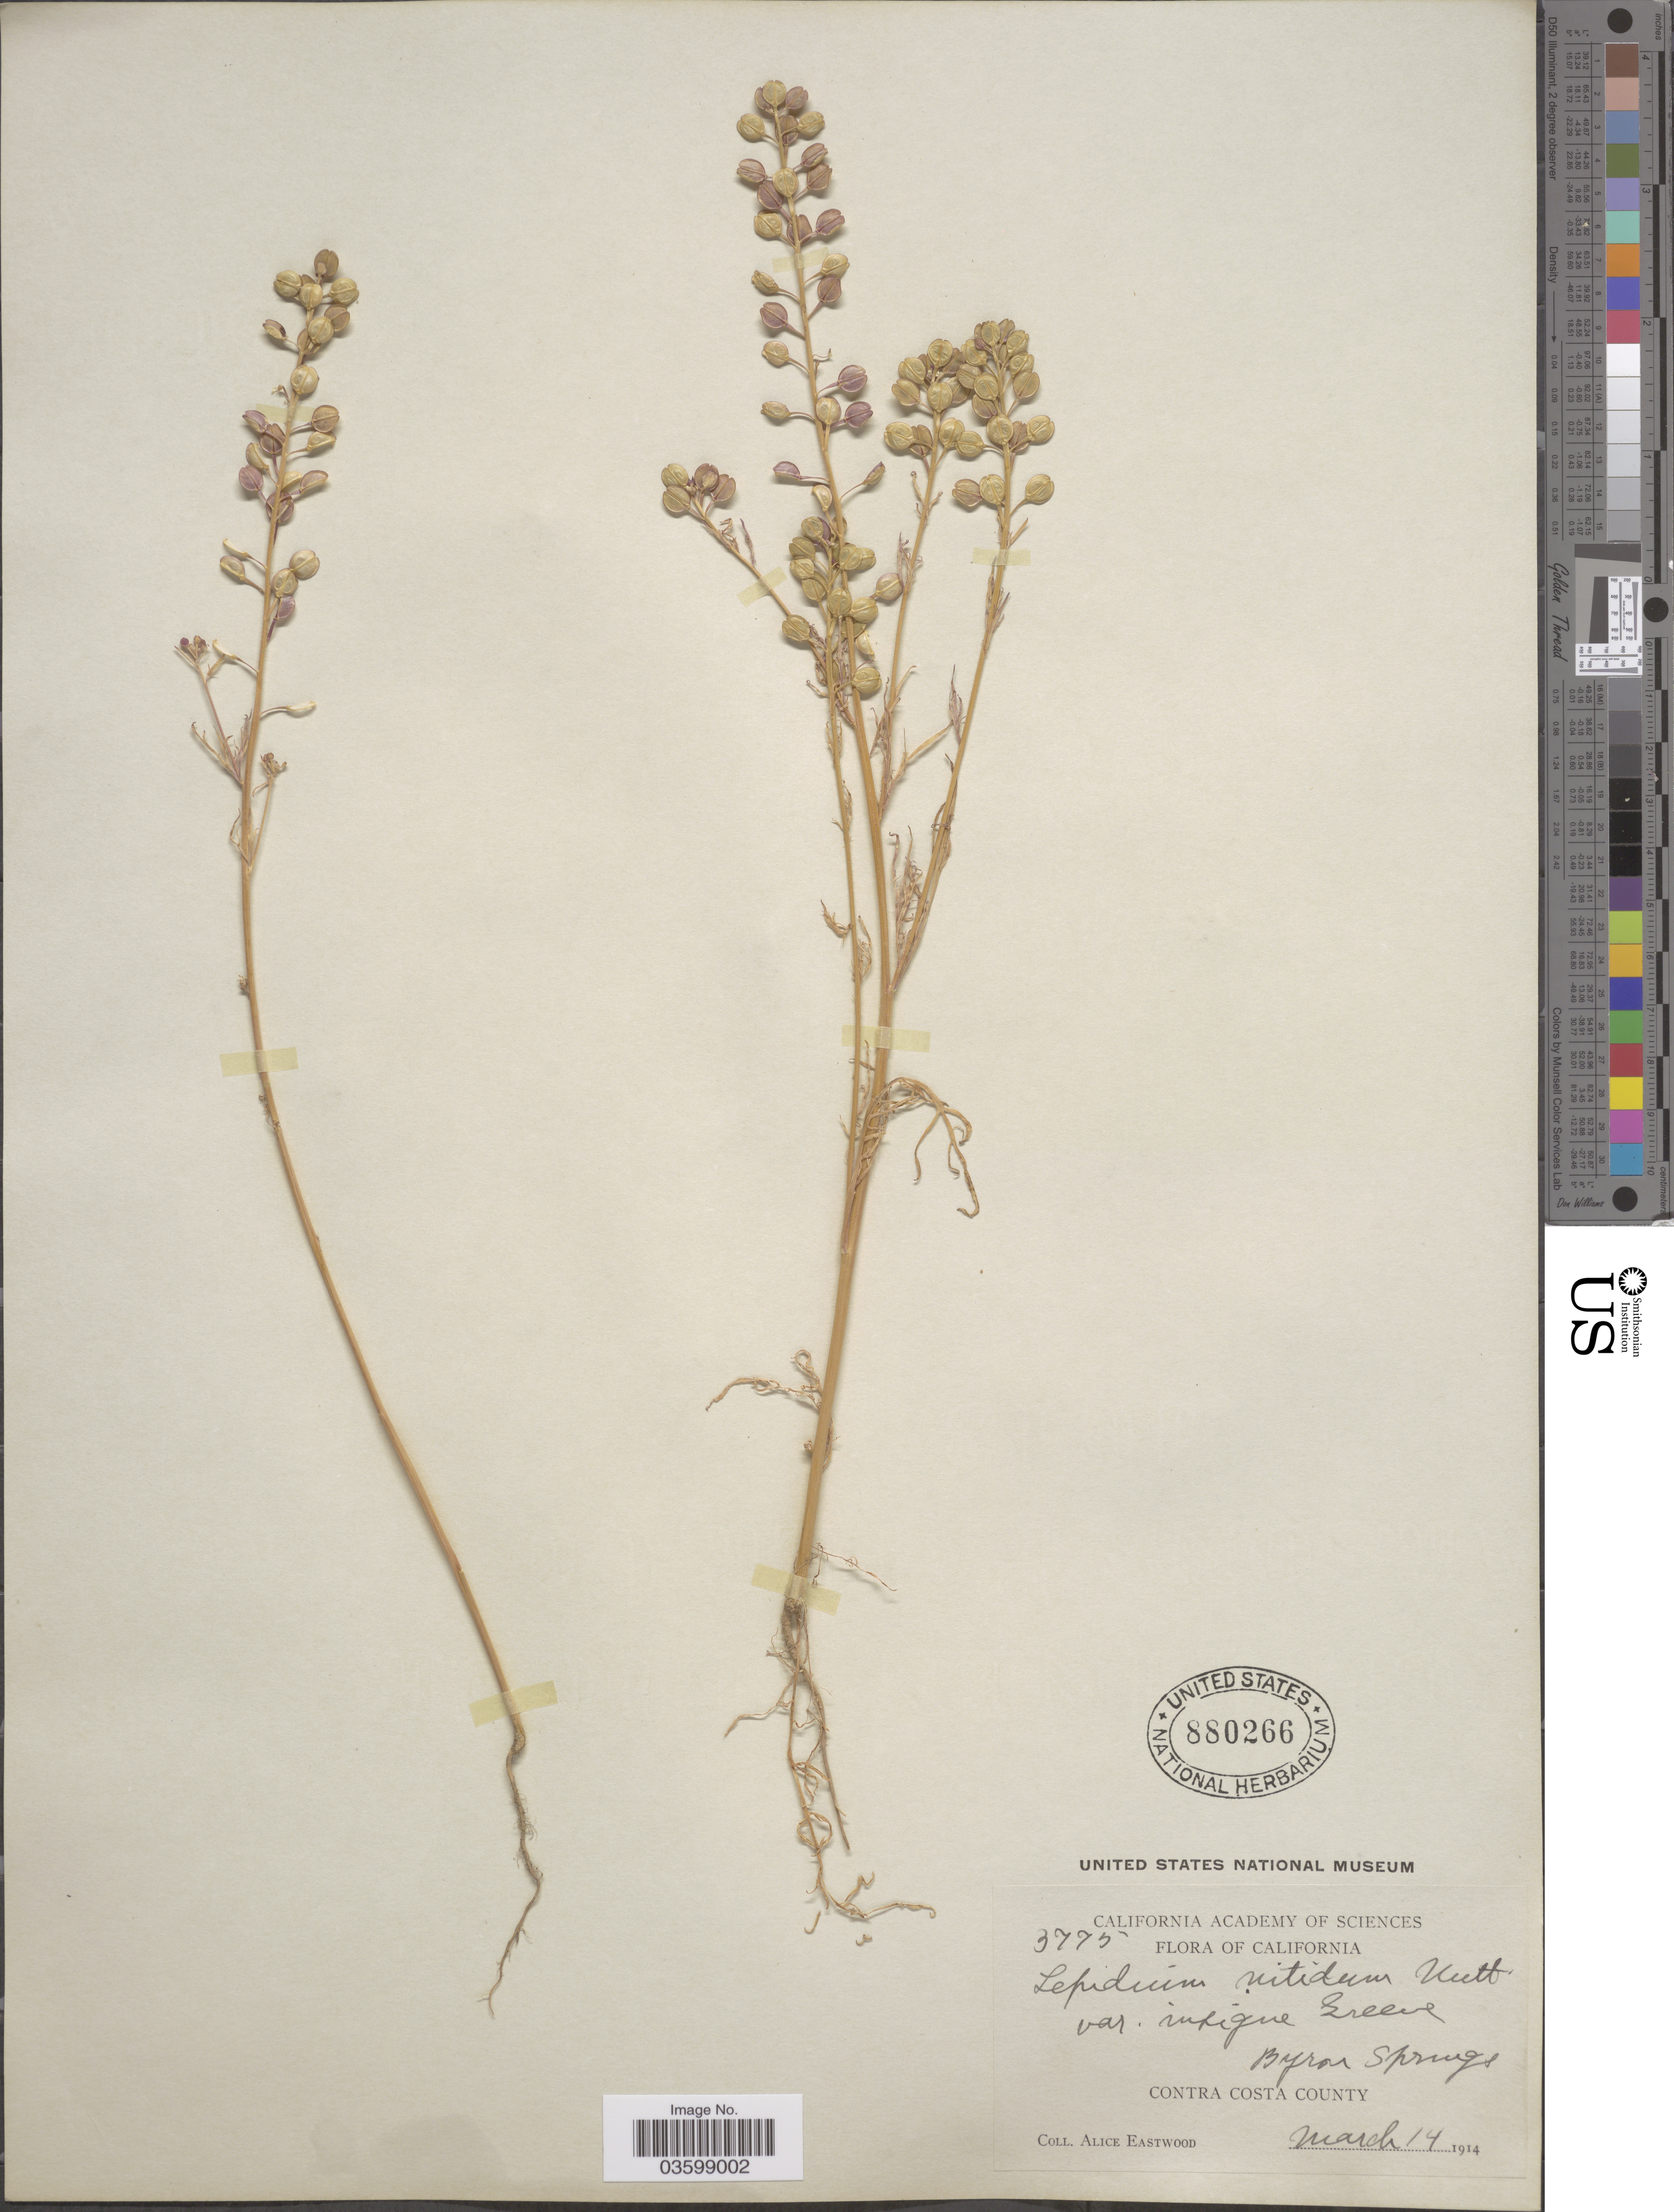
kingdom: Plantae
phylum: Tracheophyta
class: Magnoliopsida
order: Brassicales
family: Brassicaceae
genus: Lepidium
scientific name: Lepidium nitidum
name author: Nutt.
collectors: A. Eastwood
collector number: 3775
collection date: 1914-03-14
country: United States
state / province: California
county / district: Contra Costa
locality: Byron Springs. Contra Costa County.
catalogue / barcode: US 880266